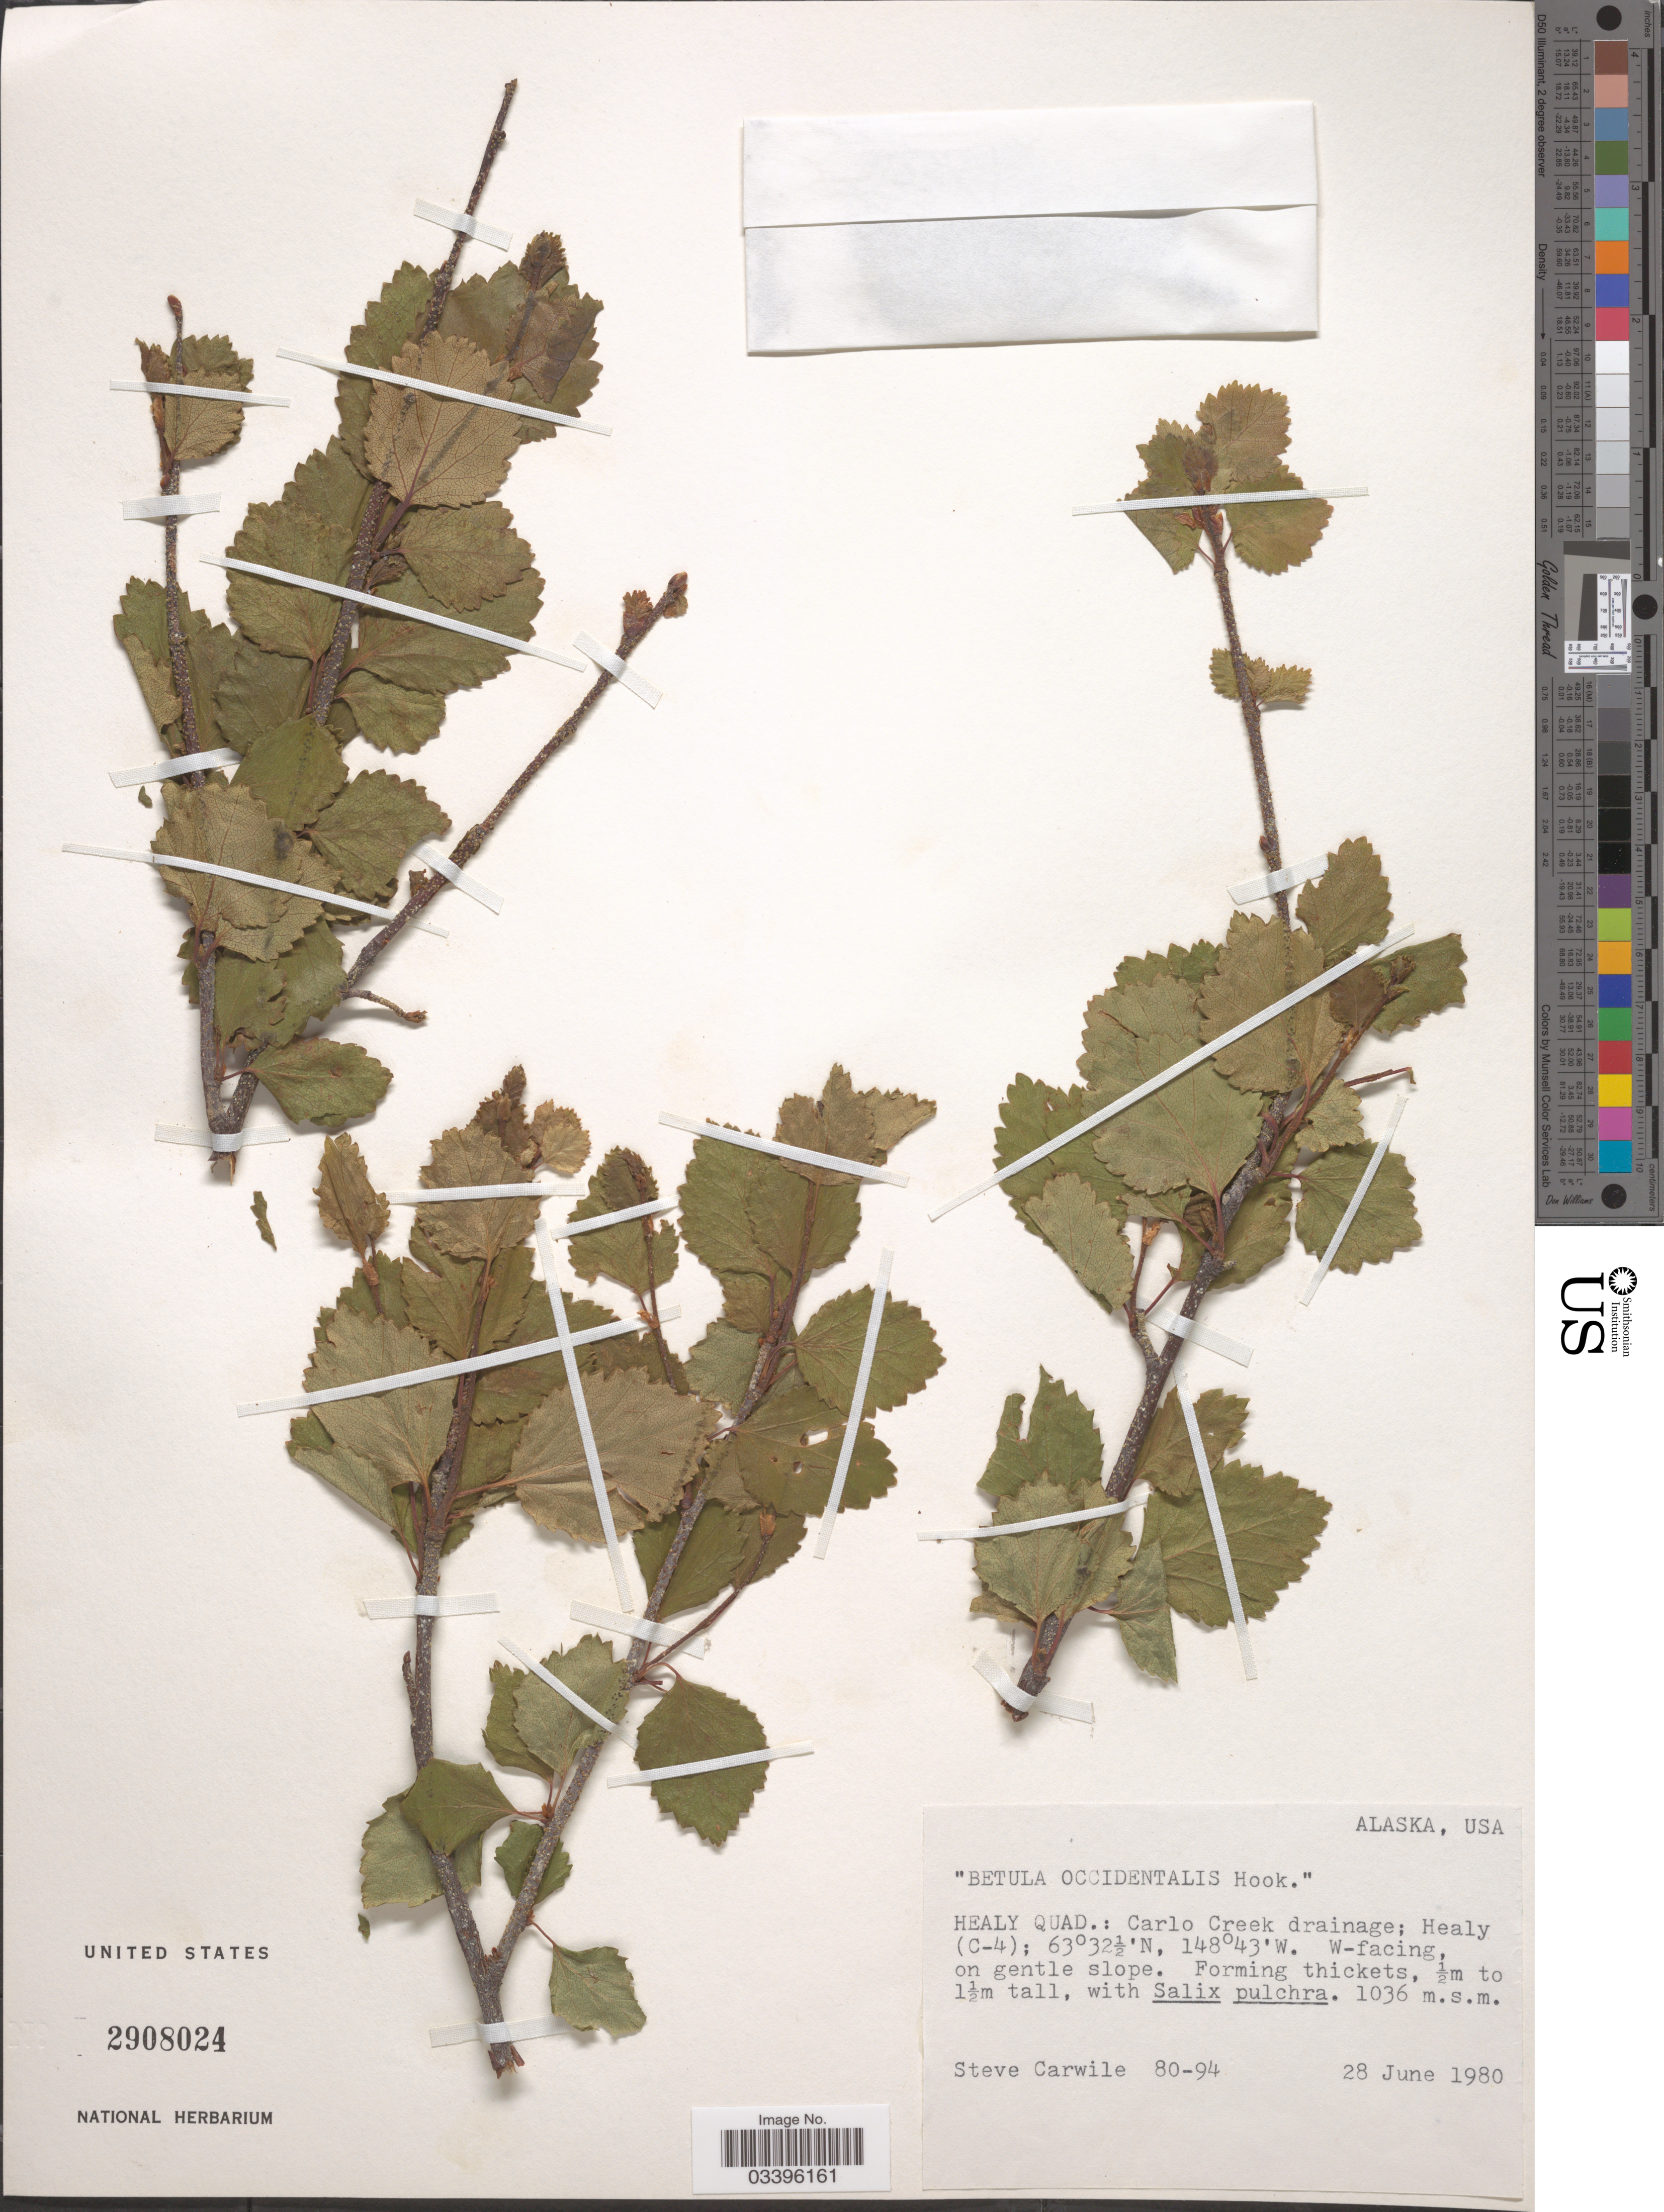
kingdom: Plantae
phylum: Tracheophyta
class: Magnoliopsida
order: Fagales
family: Betulaceae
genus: Betula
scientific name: Betula occidentalis var. fecunda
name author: Fernald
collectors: S. Carwile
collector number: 80-94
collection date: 1980-06-28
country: United States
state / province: Alaska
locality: Healy Quad.: Carlo Creek drainage; Healy (C-4). W-facing, on gentle slope.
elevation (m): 1036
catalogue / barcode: US 2908024